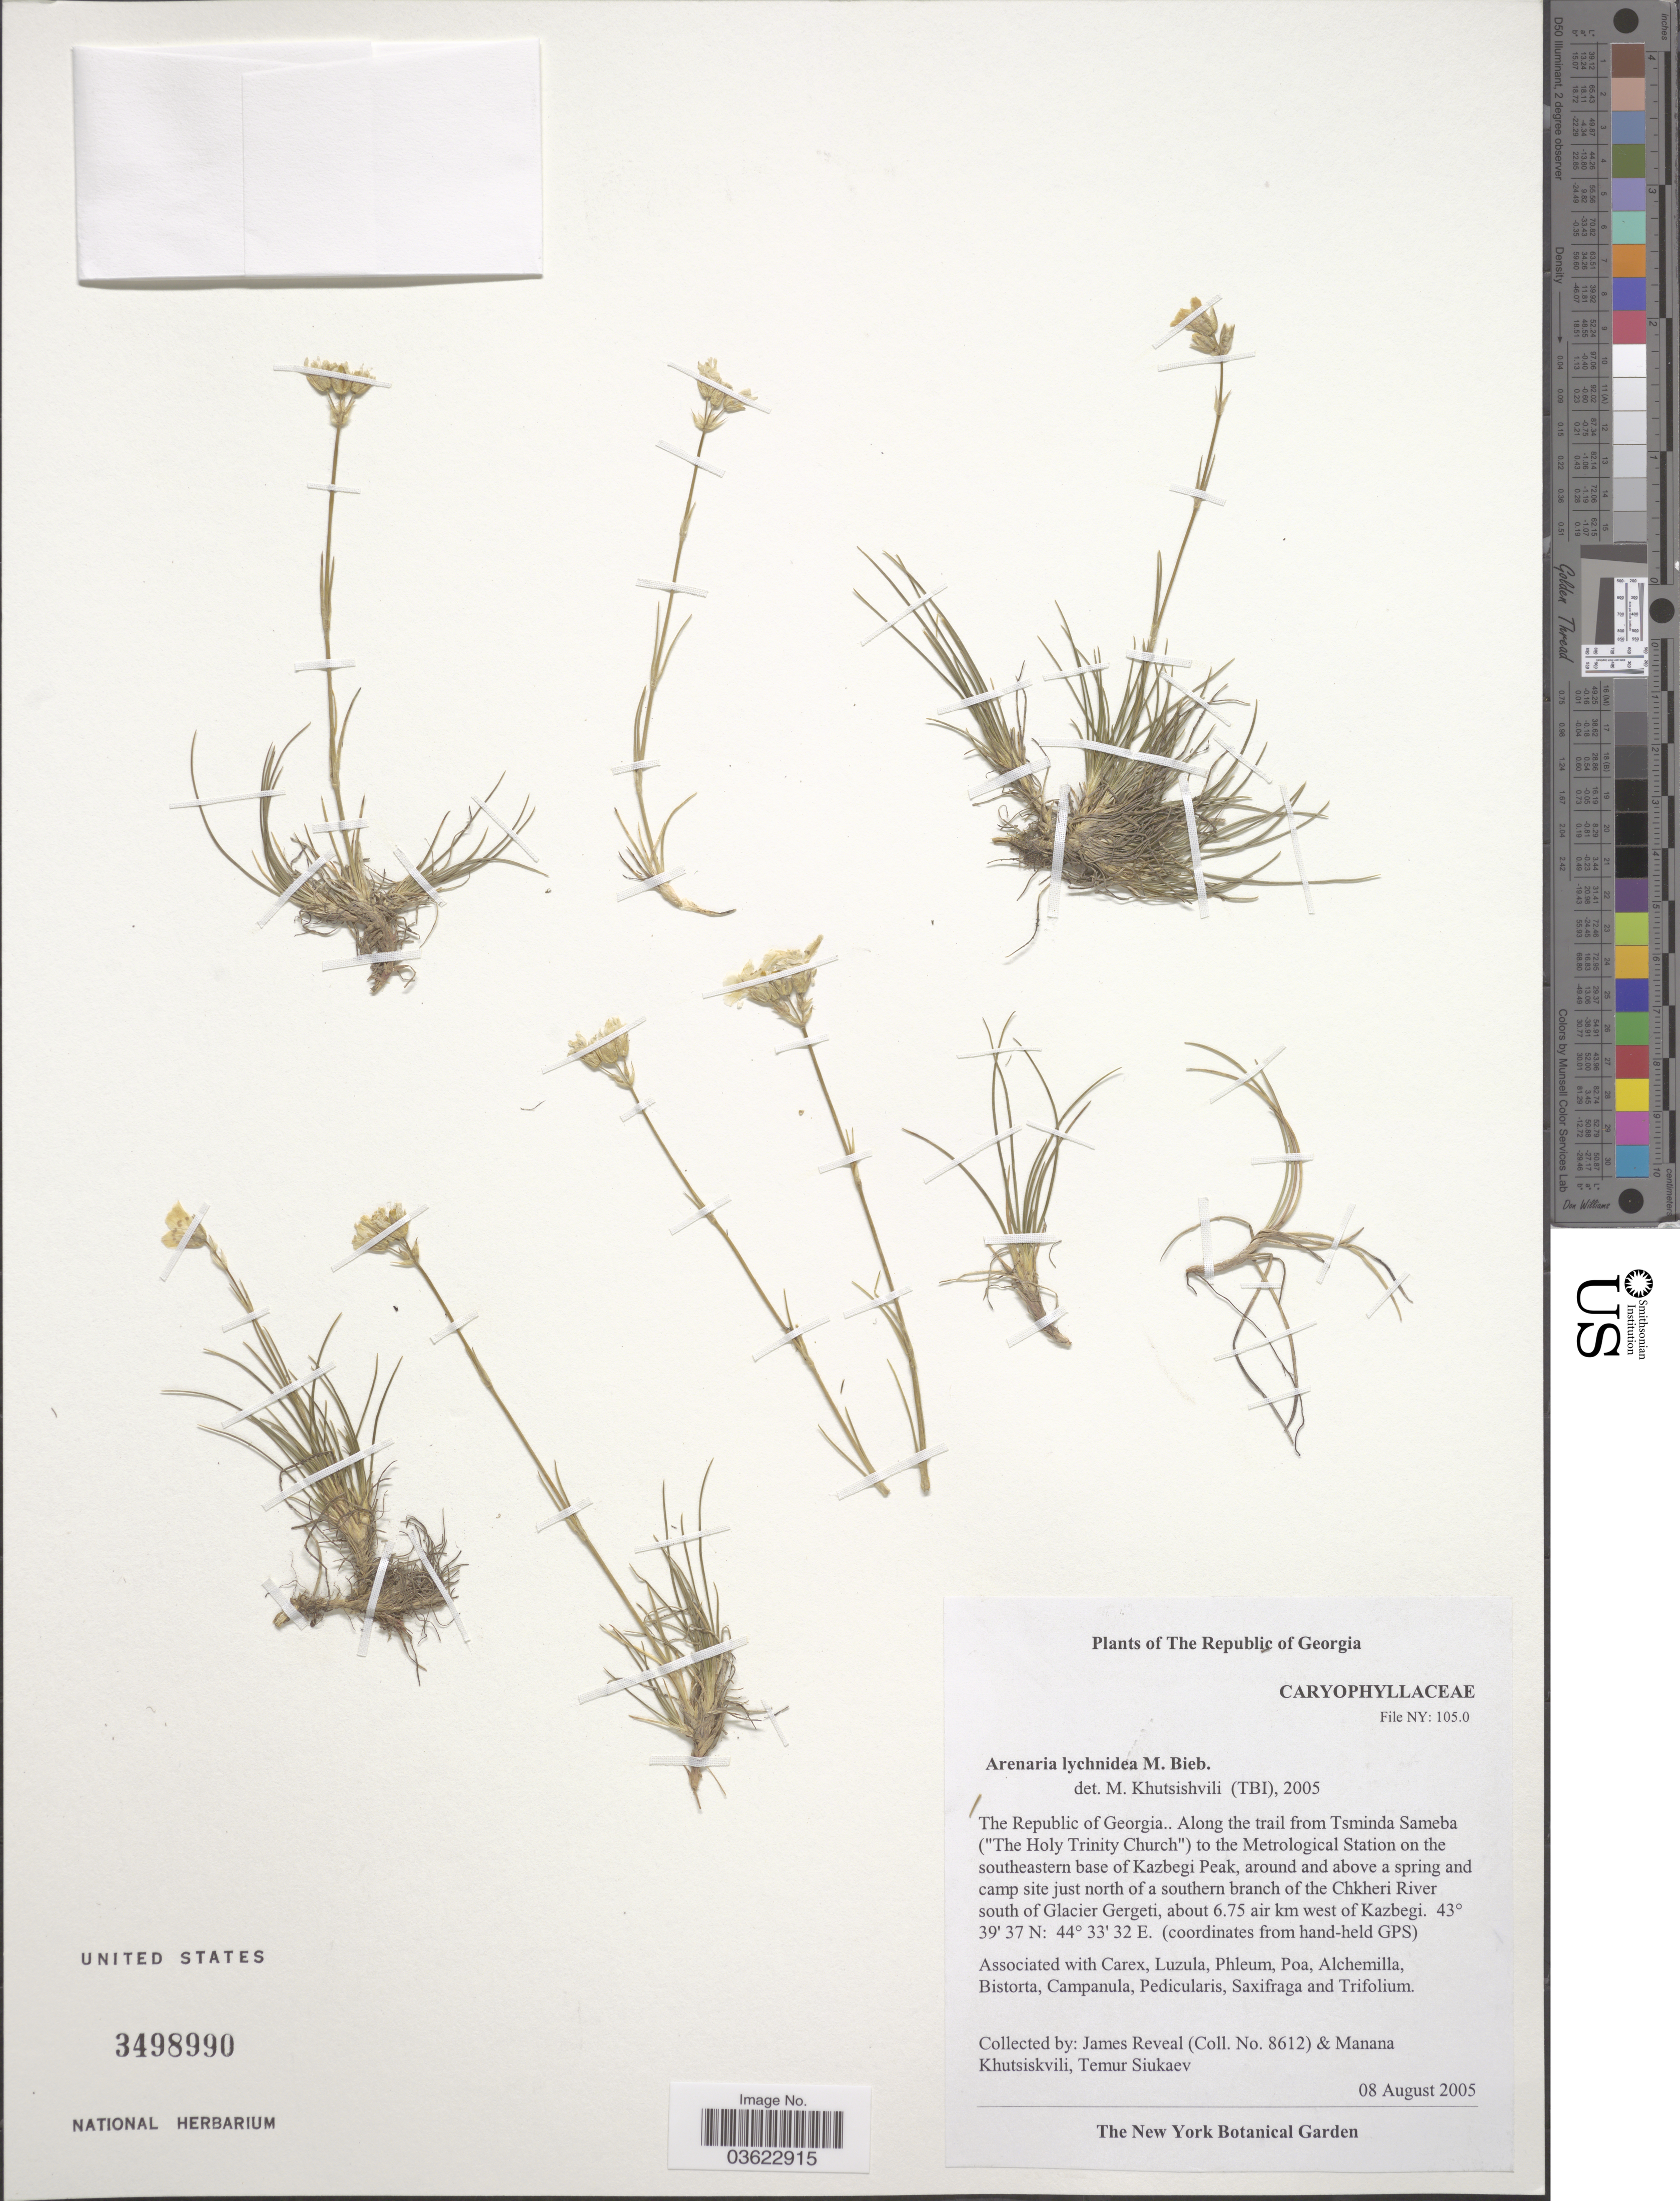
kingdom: Plantae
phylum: Tracheophyta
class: Magnoliopsida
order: Caryophyllales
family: Caryophyllaceae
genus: Eremogone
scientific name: Eremogone lychnidea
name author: (M. Bieb.) Rupr.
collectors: J. Reveal, M. Khutsiskvili & T. Siukaev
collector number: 8612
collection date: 2005-08-08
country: Georgia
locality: The Republic of Georgia.. Along the trail from Tsminda Sameba ("The Holy Trinity Church") to the Metrological Station on the southeastern base of Kazbegi Peak, around and above a spring and camp site just north of a southern branch of the Chkheri River south of Glacier Gergeti, about 6.75 air km west of Kazbegi.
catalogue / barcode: US 3498990